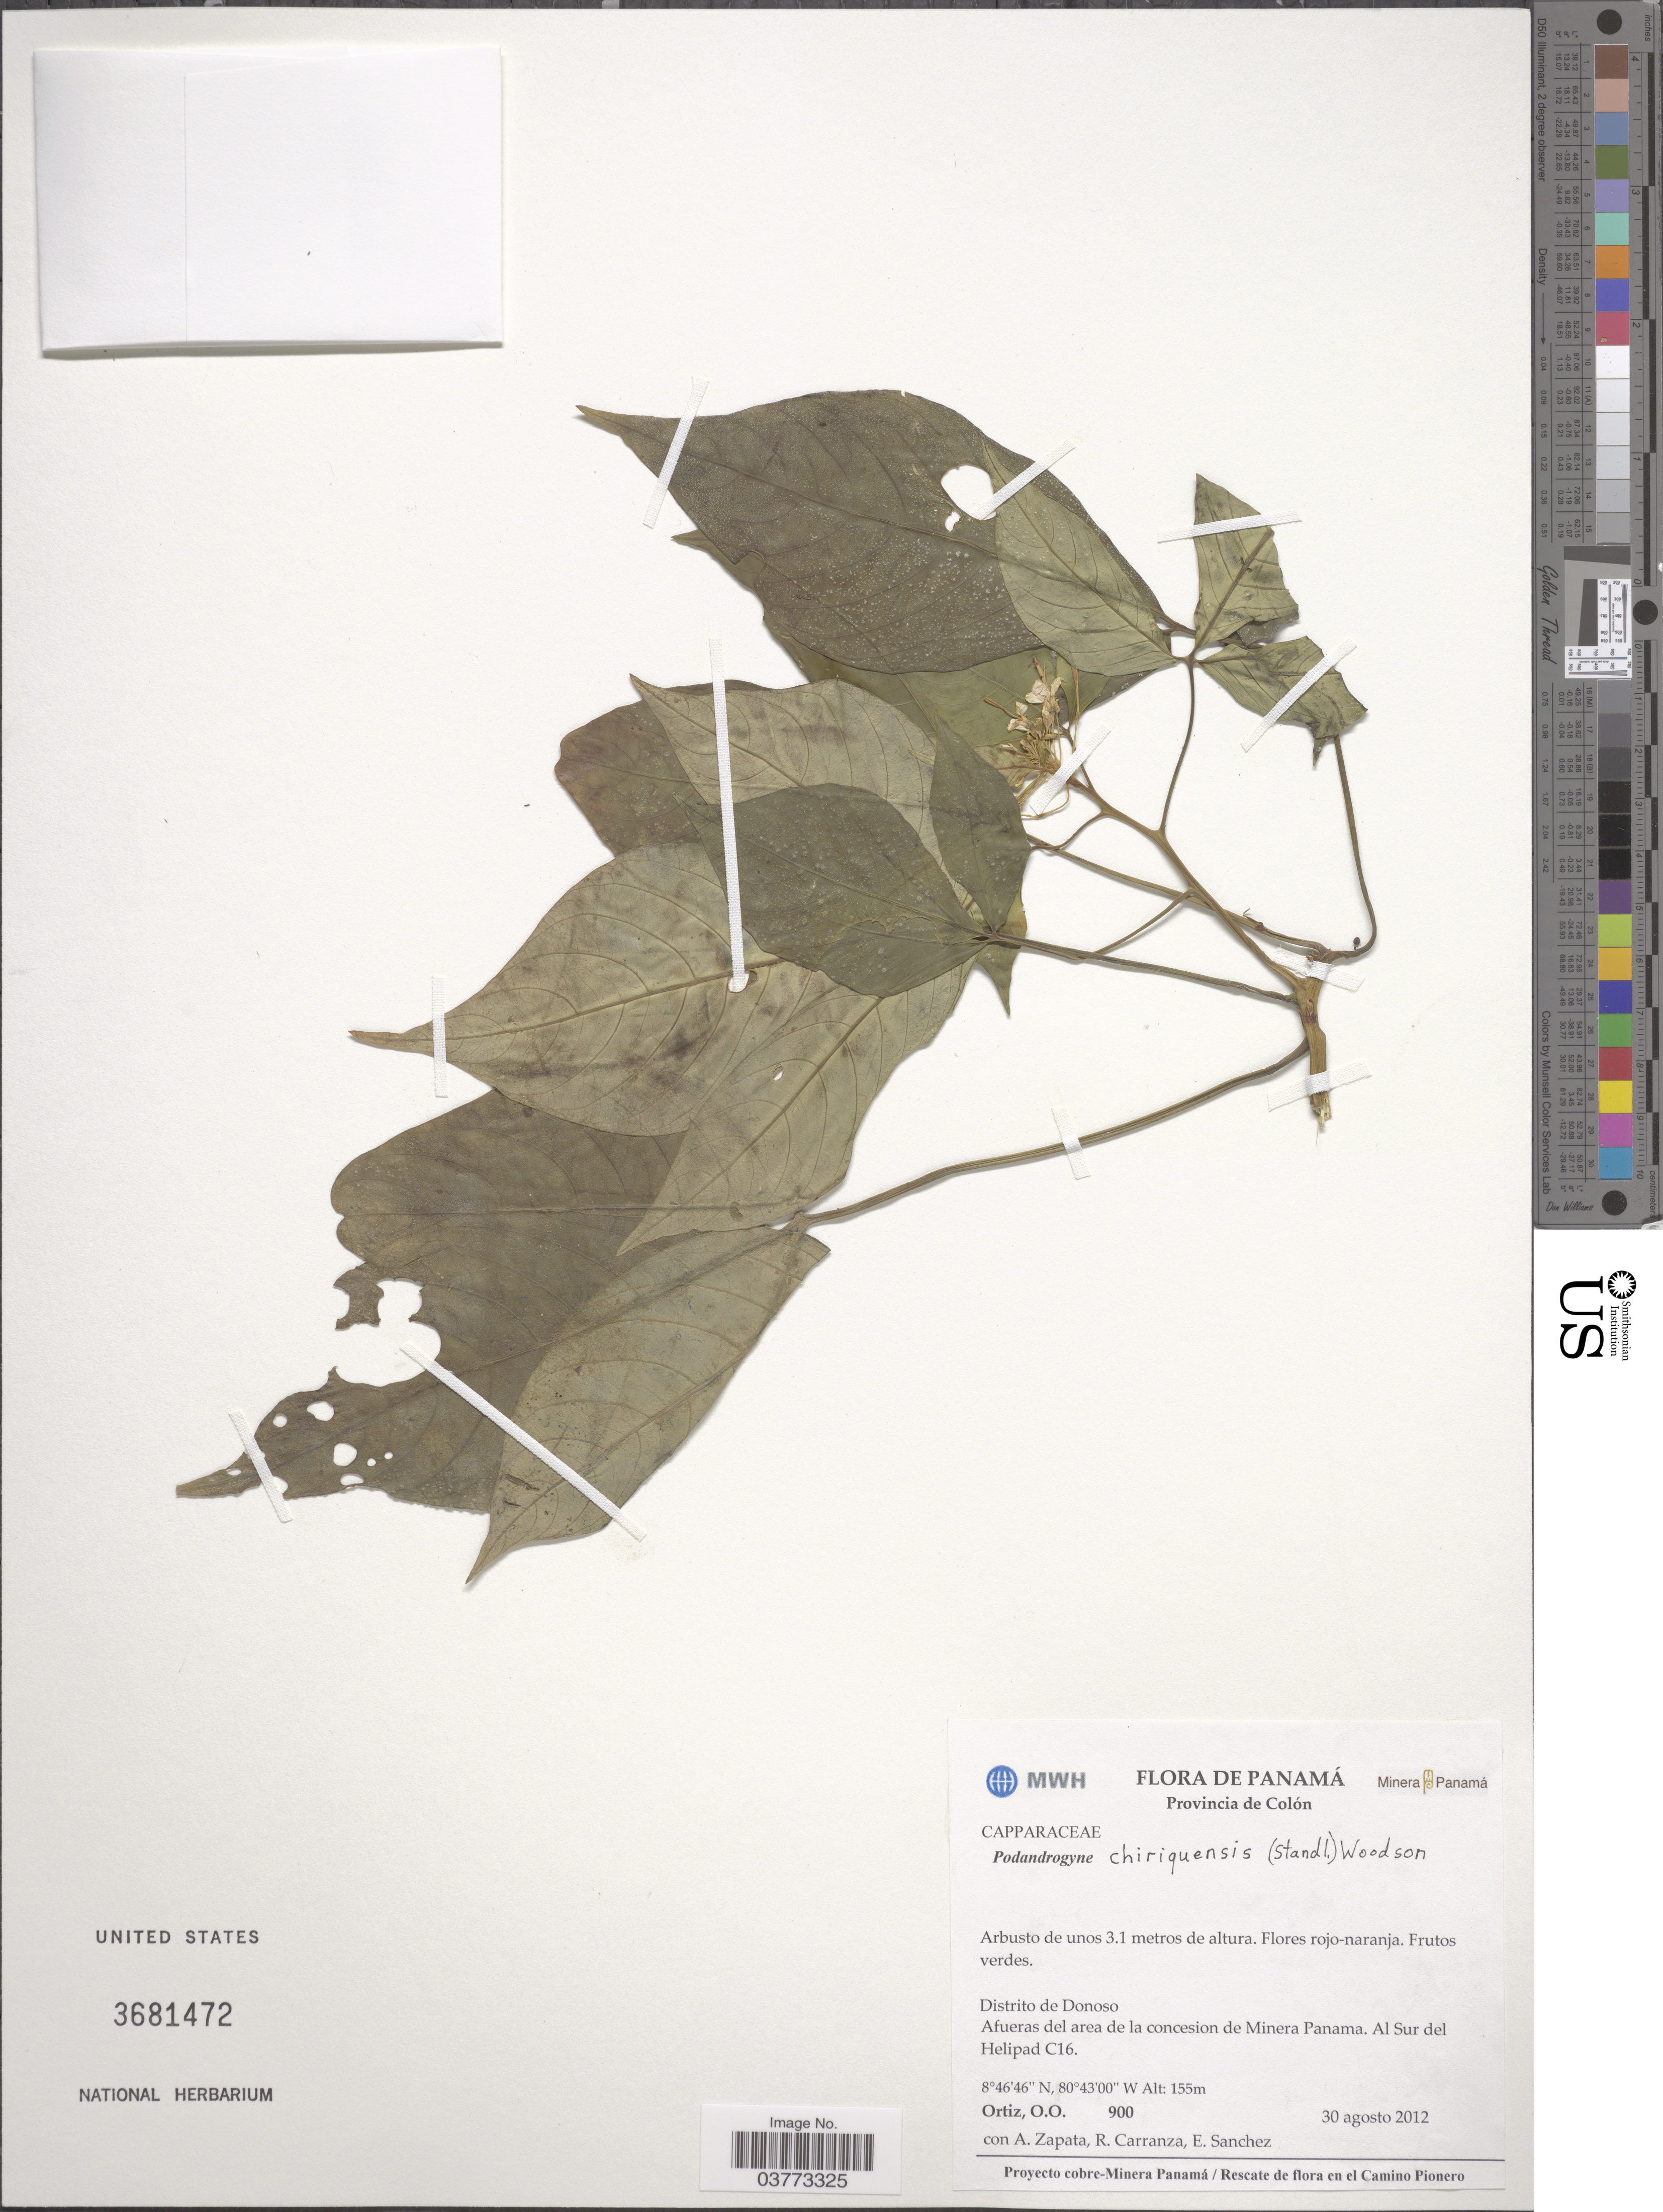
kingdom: Plantae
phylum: Tracheophyta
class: Magnoliopsida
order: Brassicales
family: Cleomaceae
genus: Podandrogyne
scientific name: Podandrogyne chiriquensis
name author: (Standl.) Woodson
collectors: O. O. Ortiz, A. Zapata, R. Carranza & E. Sanchez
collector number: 900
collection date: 2012-08-30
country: Panama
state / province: Colón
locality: Distrito de Donoso. Afueras del area de la concesion de Minera Panama. Al Sur del Helipad C16.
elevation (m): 155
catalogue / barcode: US 3681472